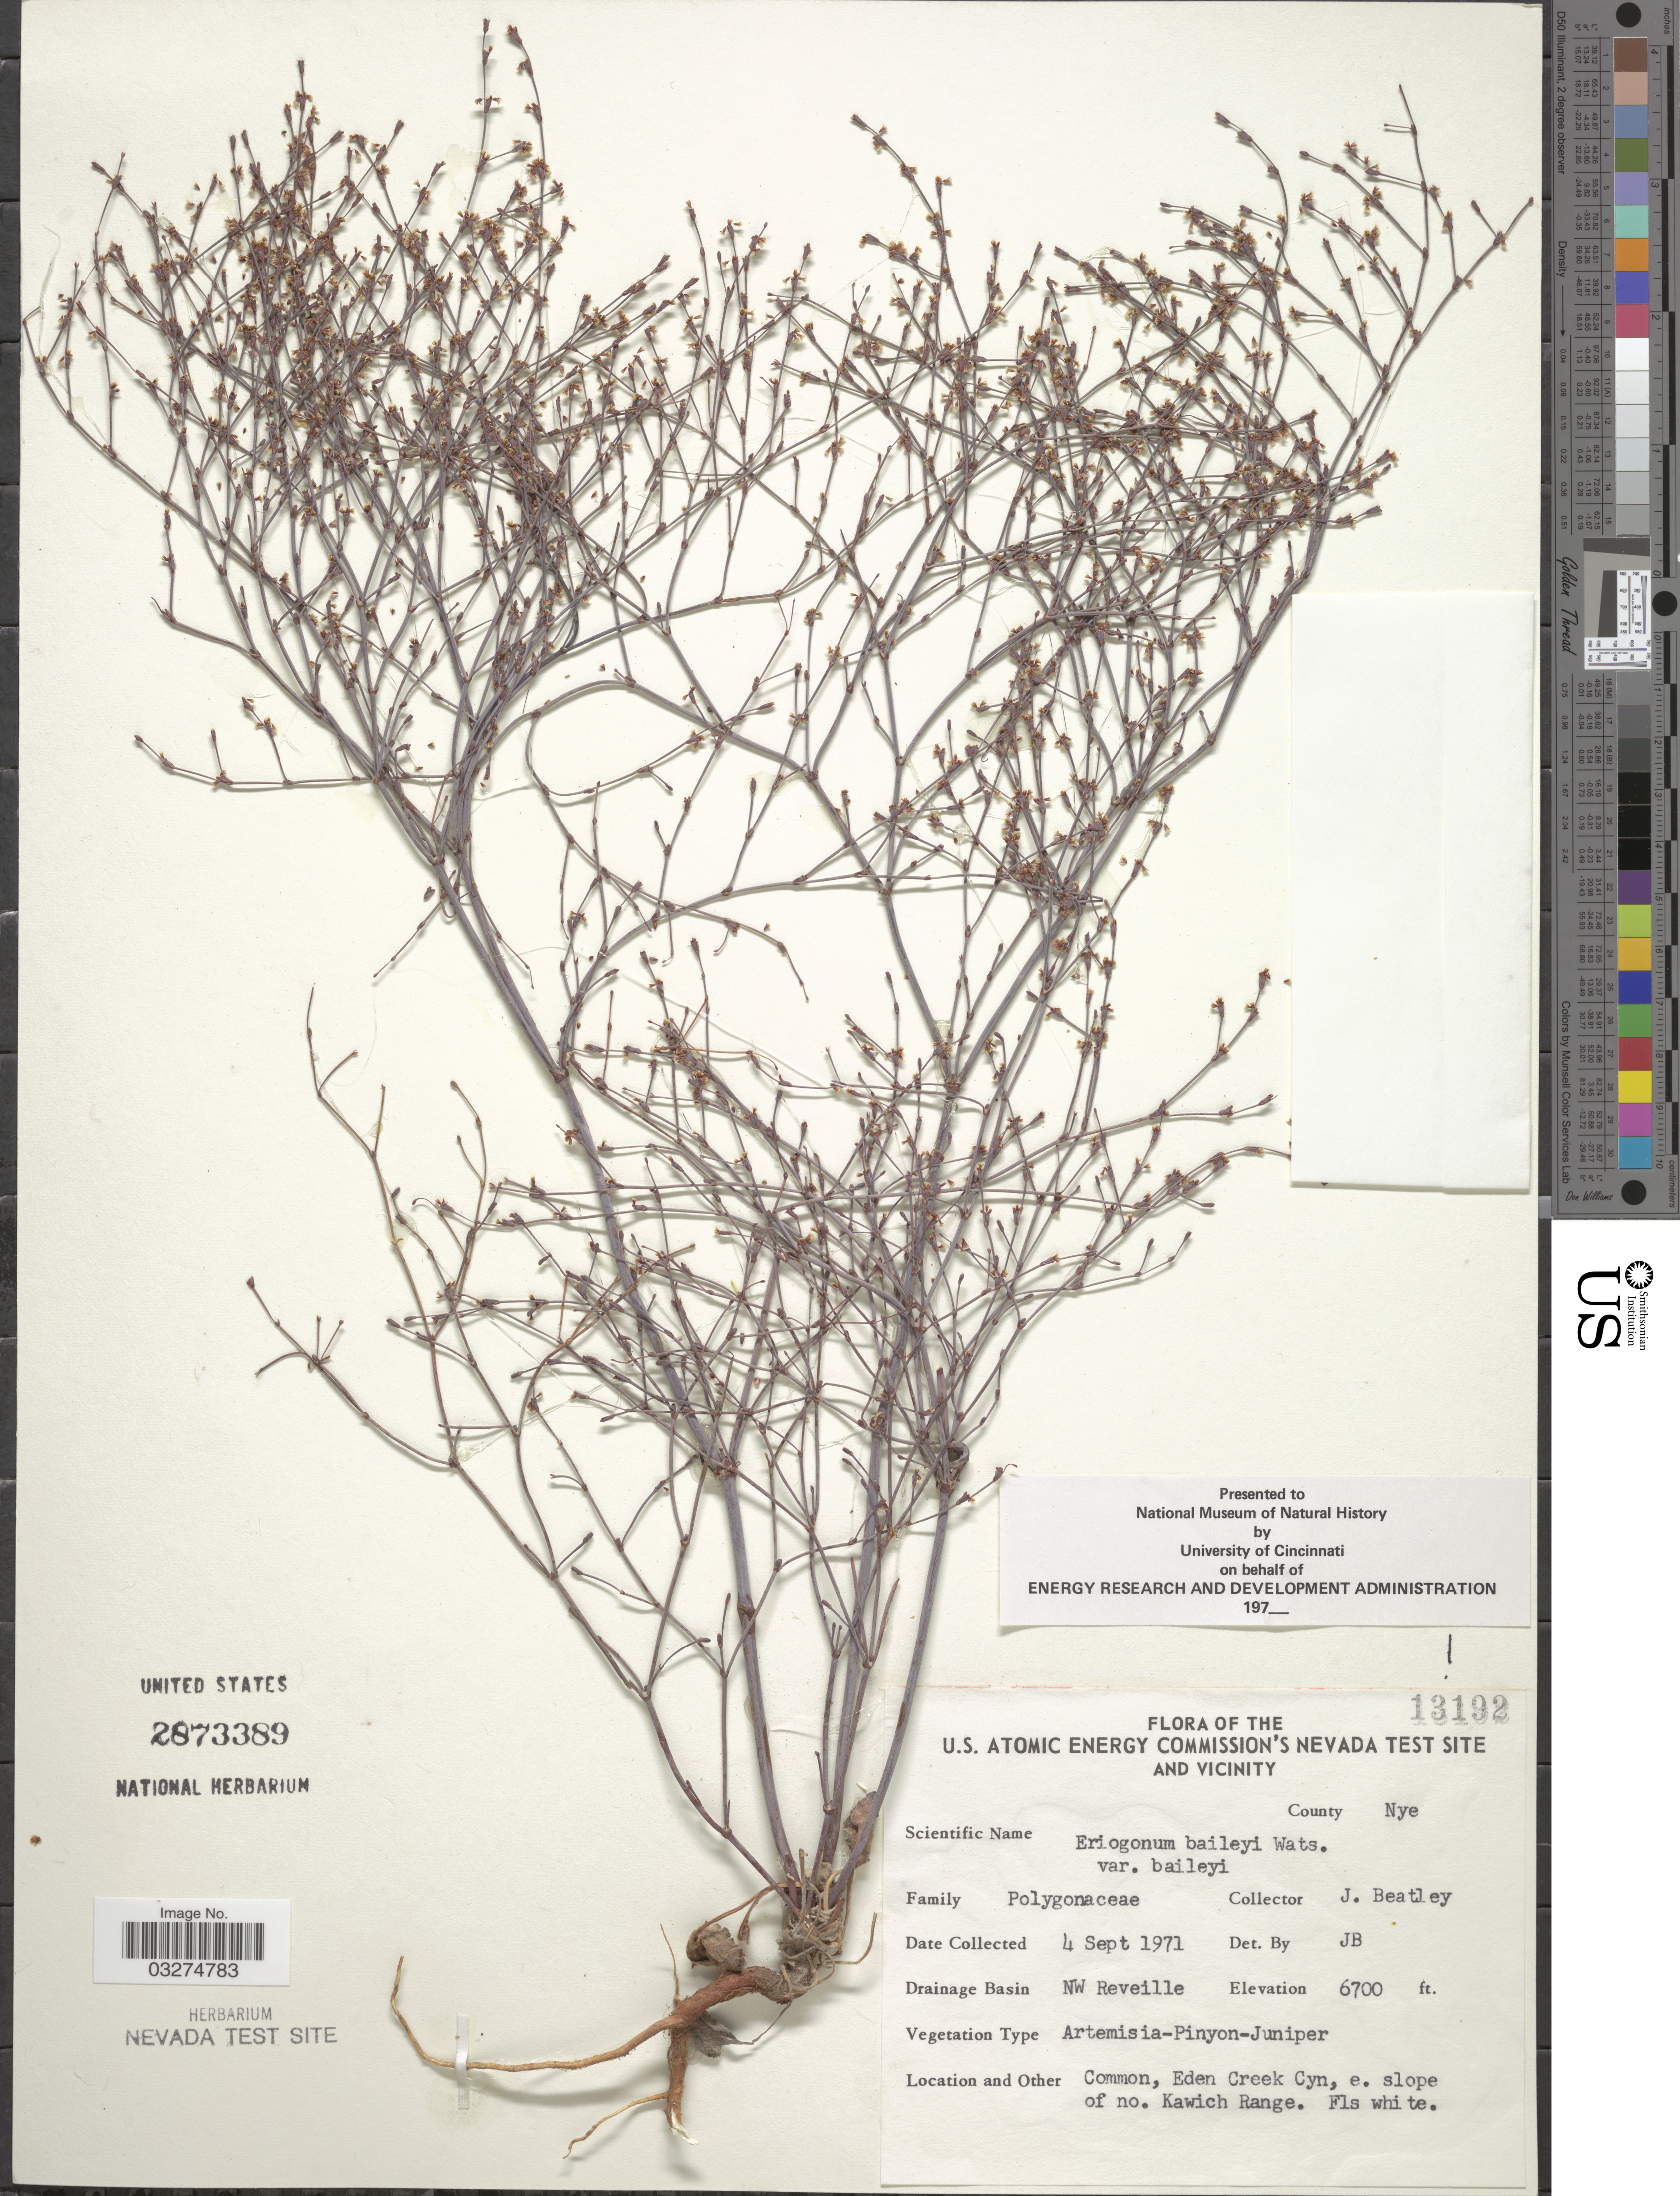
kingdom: Plantae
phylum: Tracheophyta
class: Magnoliopsida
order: Caryophyllales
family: Polygonaceae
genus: Eriogonum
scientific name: Eriogonum baileyi var. baileyi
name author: S. Watson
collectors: J. C. Beatley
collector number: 13192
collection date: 1971-09-04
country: United States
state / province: Nevada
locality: U.S. Atomic Energy Commission's Nevada Test Site and Vicinity. County Nye. Drainage Basin NW Reveille. Eden Creek Cyn, e. slope of no. Kawich Range.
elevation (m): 2042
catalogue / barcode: US 2873389